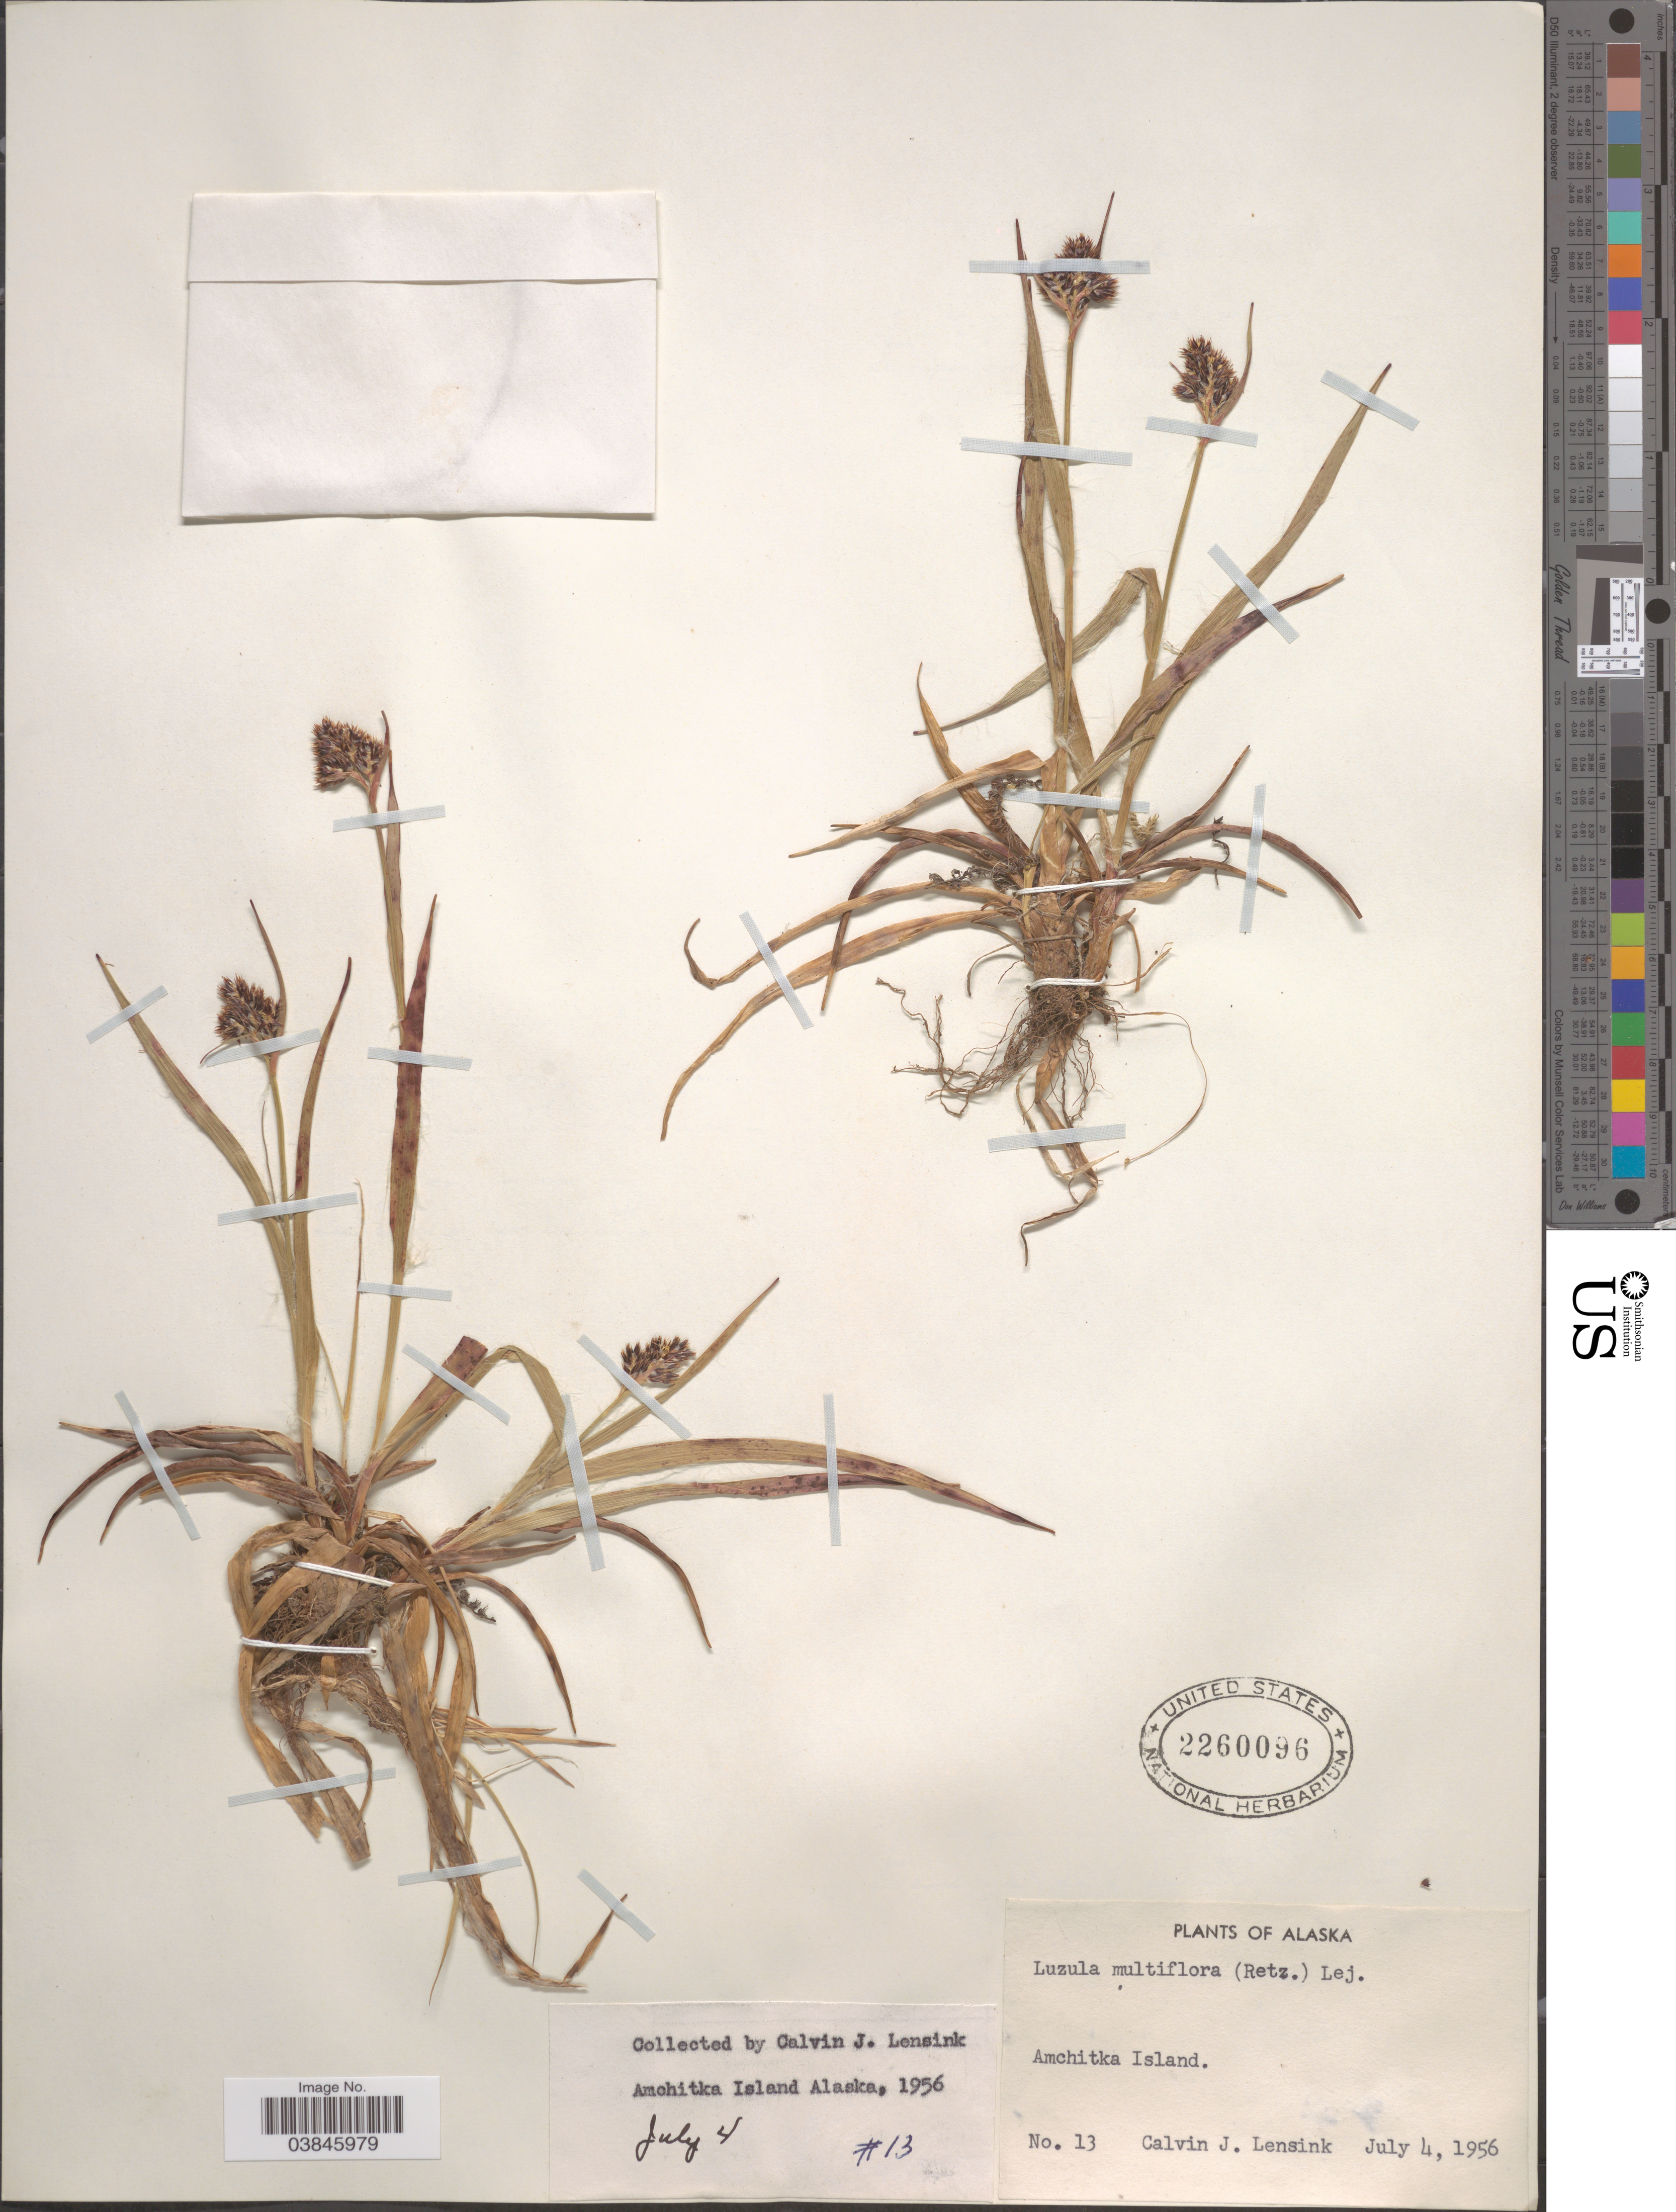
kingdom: Plantae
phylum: Tracheophyta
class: Liliopsida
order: Poales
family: Juncaceae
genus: Luzula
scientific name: Luzula multiflora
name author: (Ehrh.) Lej.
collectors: C. Lensink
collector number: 13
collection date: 1956-07-04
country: United States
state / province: Alaska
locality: Amchitka Island.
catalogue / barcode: US 2260096